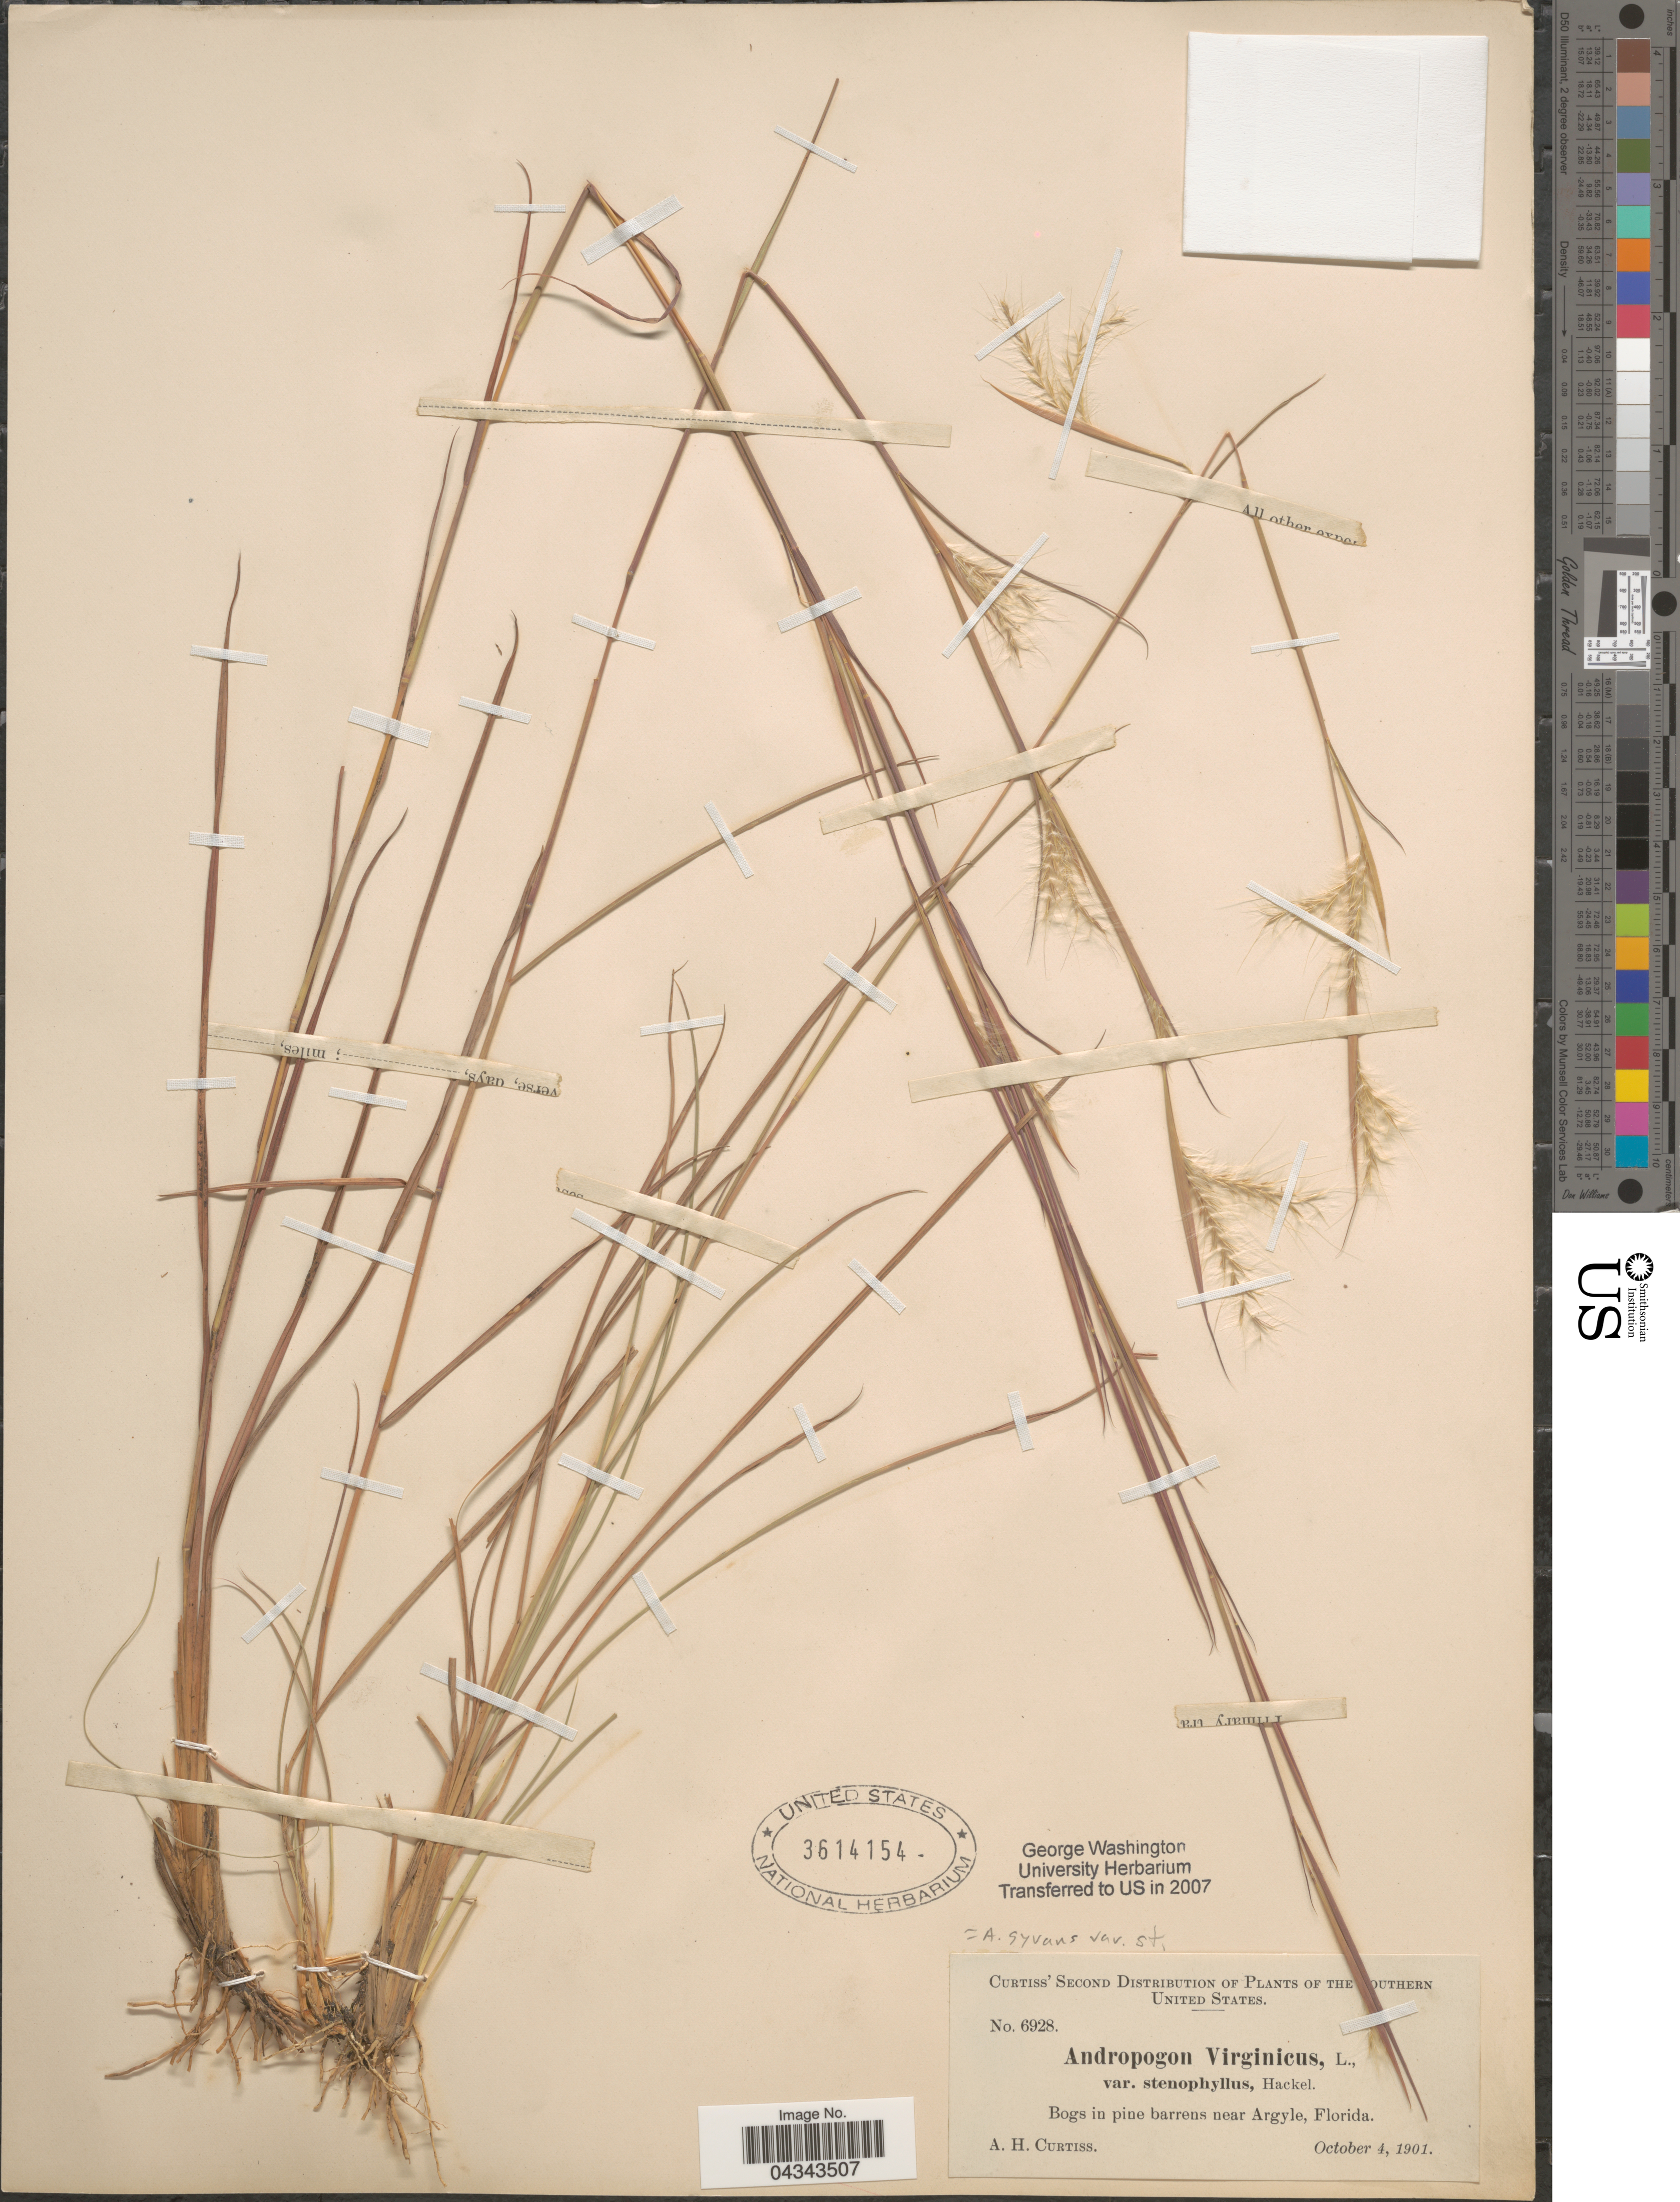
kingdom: Plantae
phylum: Tracheophyta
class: Liliopsida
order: Poales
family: Poaceae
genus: Andropogon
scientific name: Andropogon gyrans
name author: Ashe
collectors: A. H. Curtiss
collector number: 6928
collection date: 1901-10-04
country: United States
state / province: Florida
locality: Bogs in pine barrens near Argyle.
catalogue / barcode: US 3614154